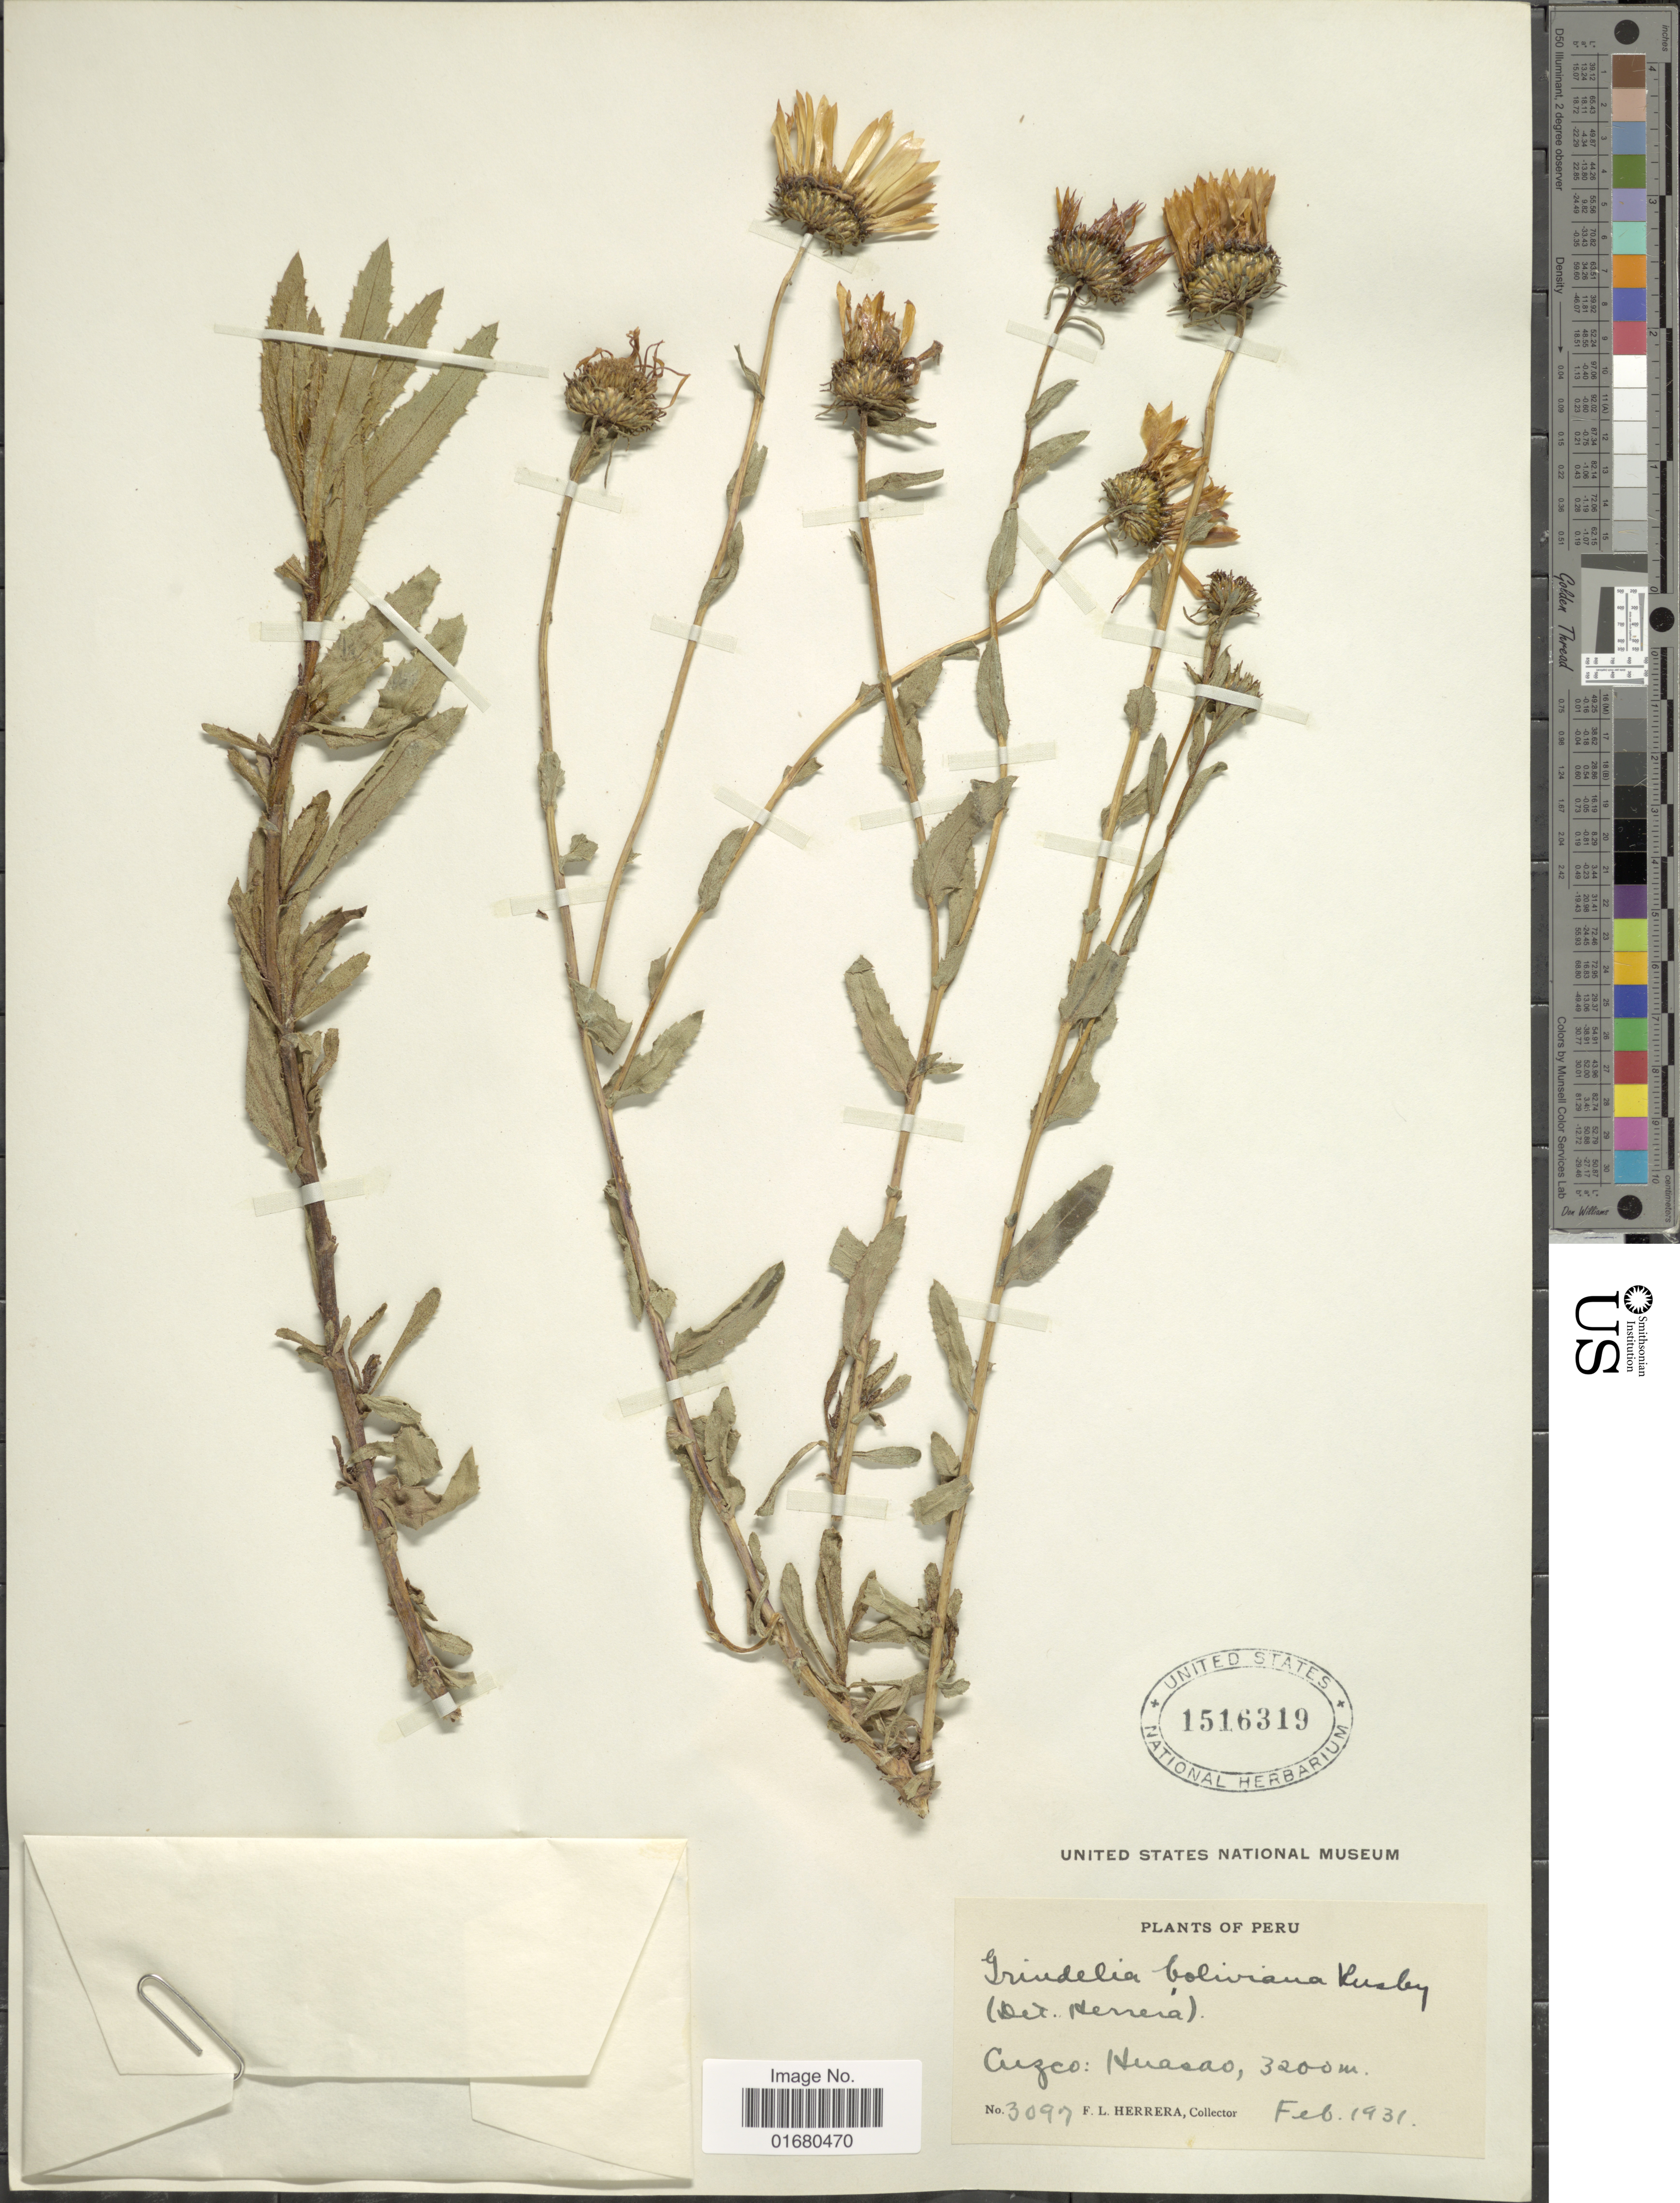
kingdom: Plantae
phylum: Tracheophyta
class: Magnoliopsida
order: Asterales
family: Asteraceae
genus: Grindelia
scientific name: Grindelia boliviana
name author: Rusby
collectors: F. L. Herrera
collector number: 3097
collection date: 1931-02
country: Peru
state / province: Cusco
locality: Cusco: Huasao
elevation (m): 3200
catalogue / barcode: US 1516319